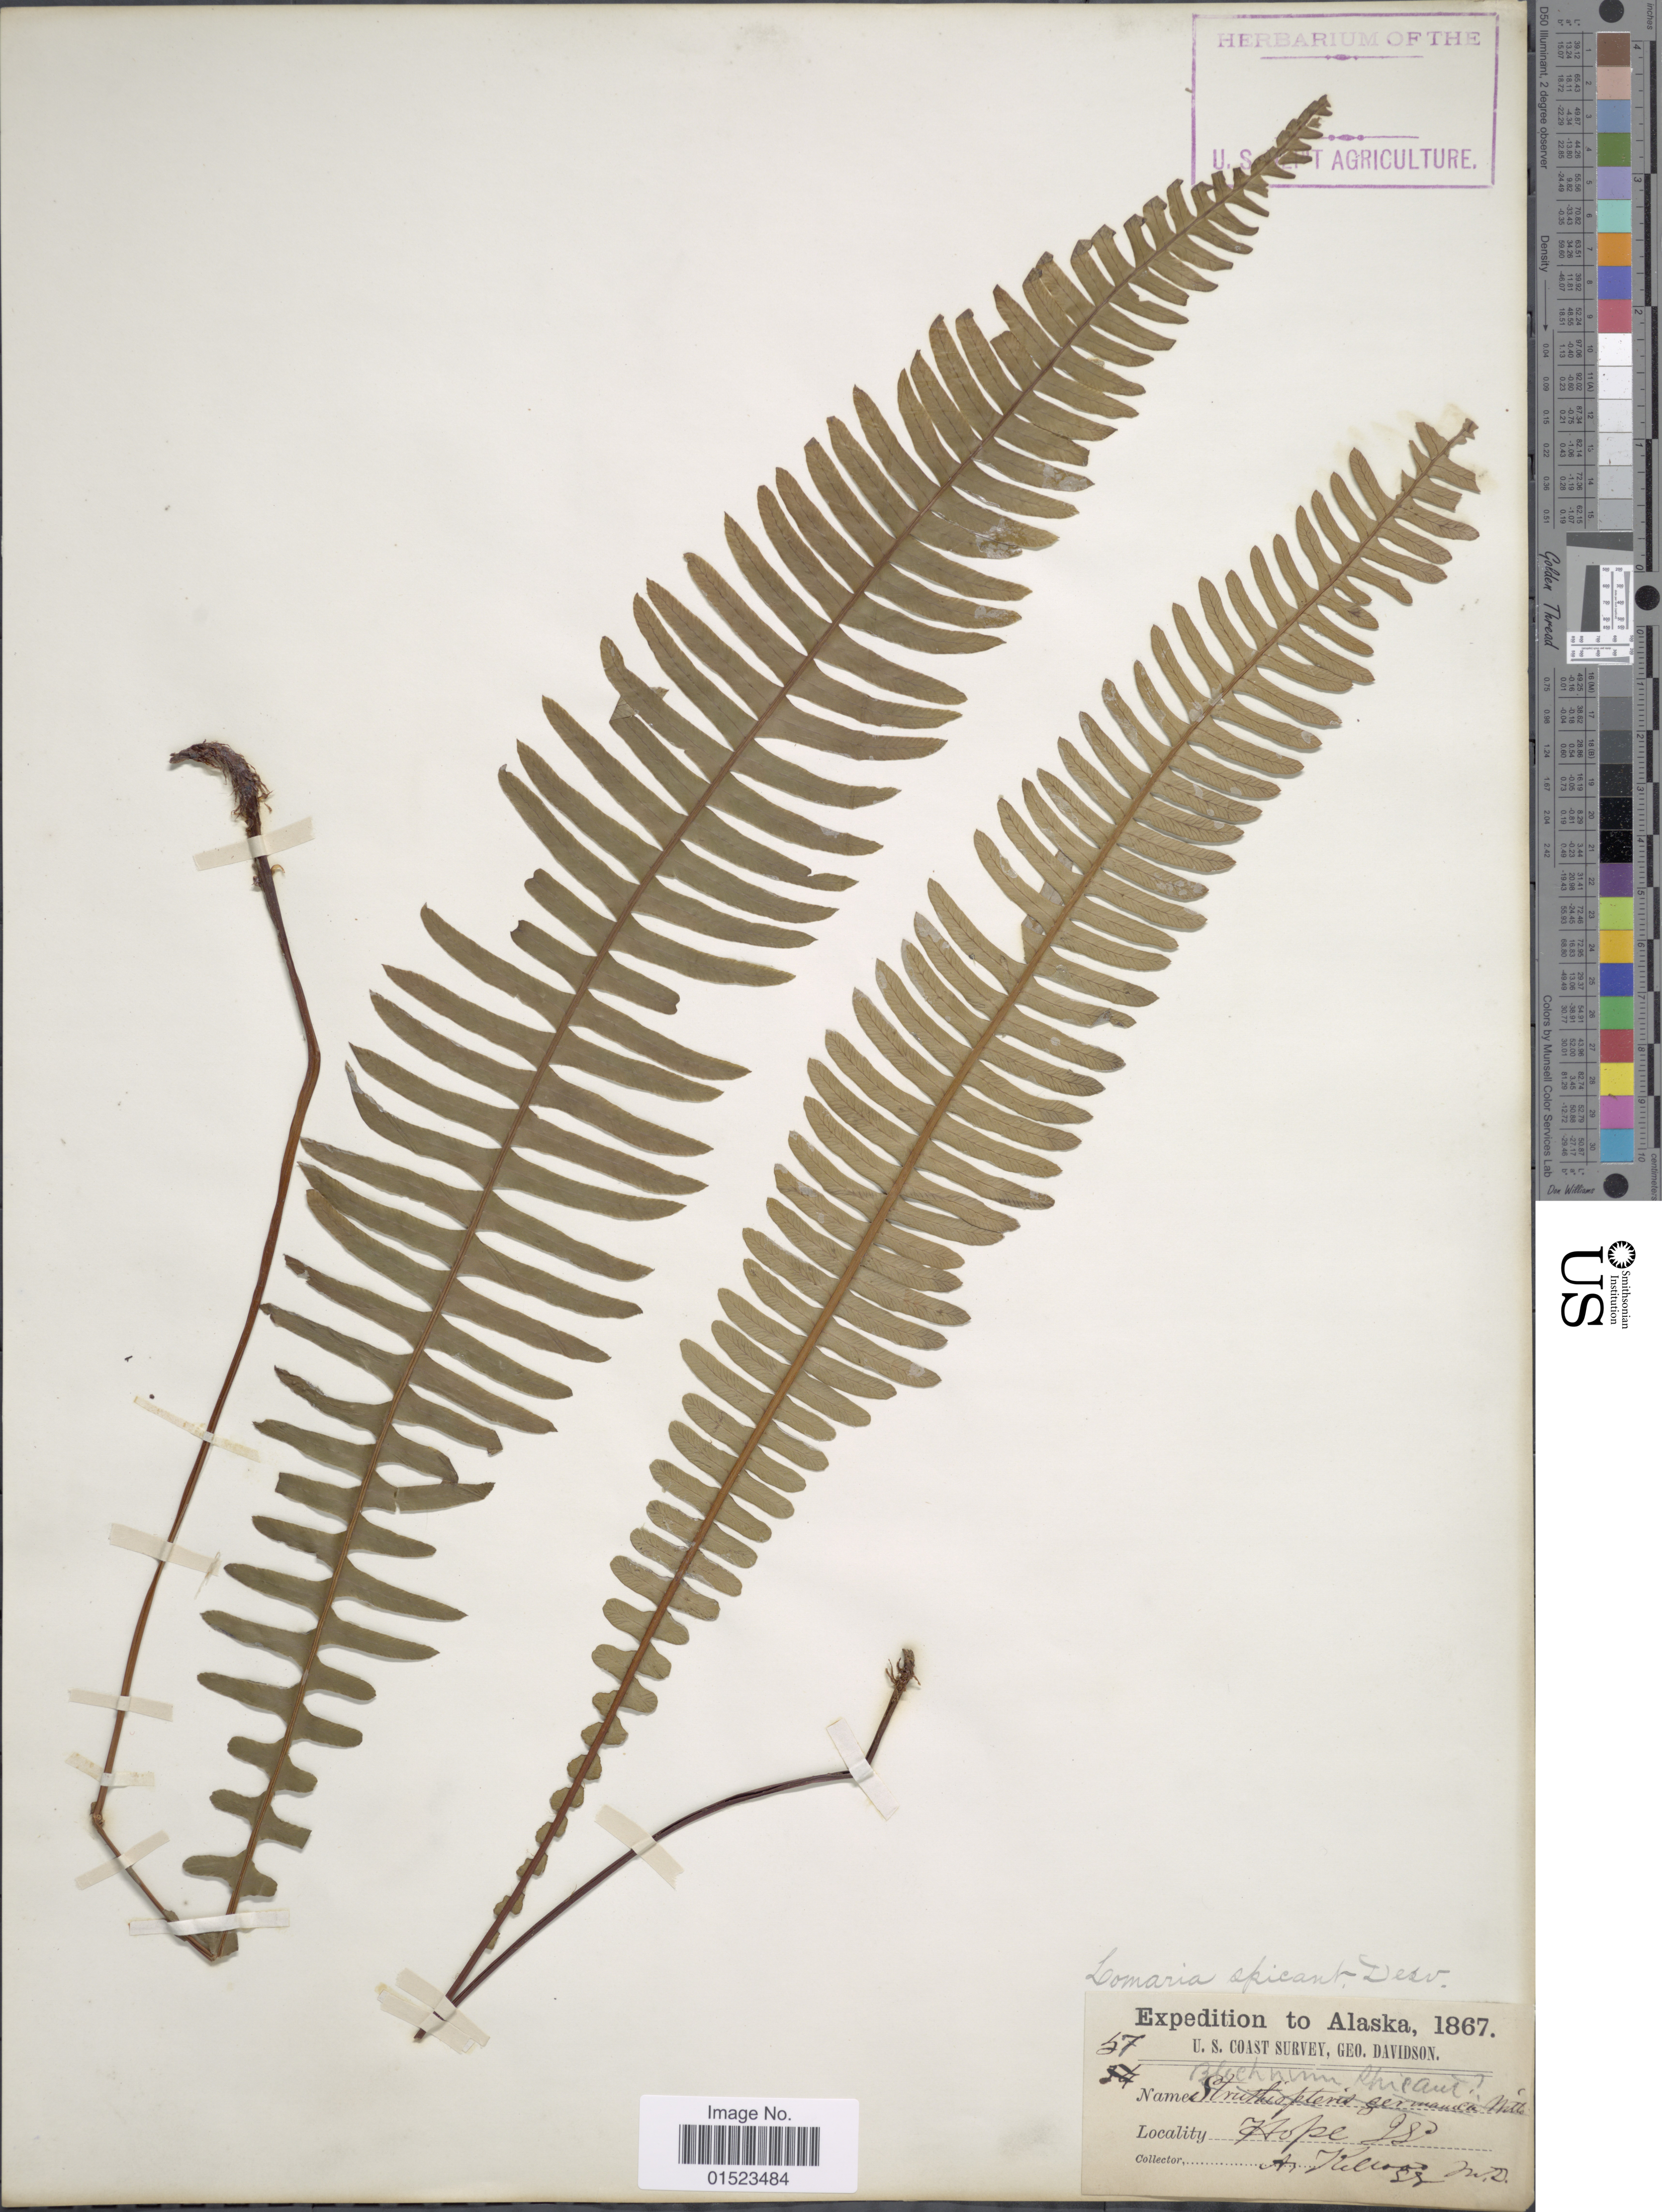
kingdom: Plantae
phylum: Tracheophyta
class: Polypodiopsida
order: Polypodiales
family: Blechnaceae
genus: Blechnum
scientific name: Blechnum spicant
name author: (L.) Sm.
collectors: A. Helcozo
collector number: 57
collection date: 1867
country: United States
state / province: Alaska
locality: Expedition to Alaska, slope 98